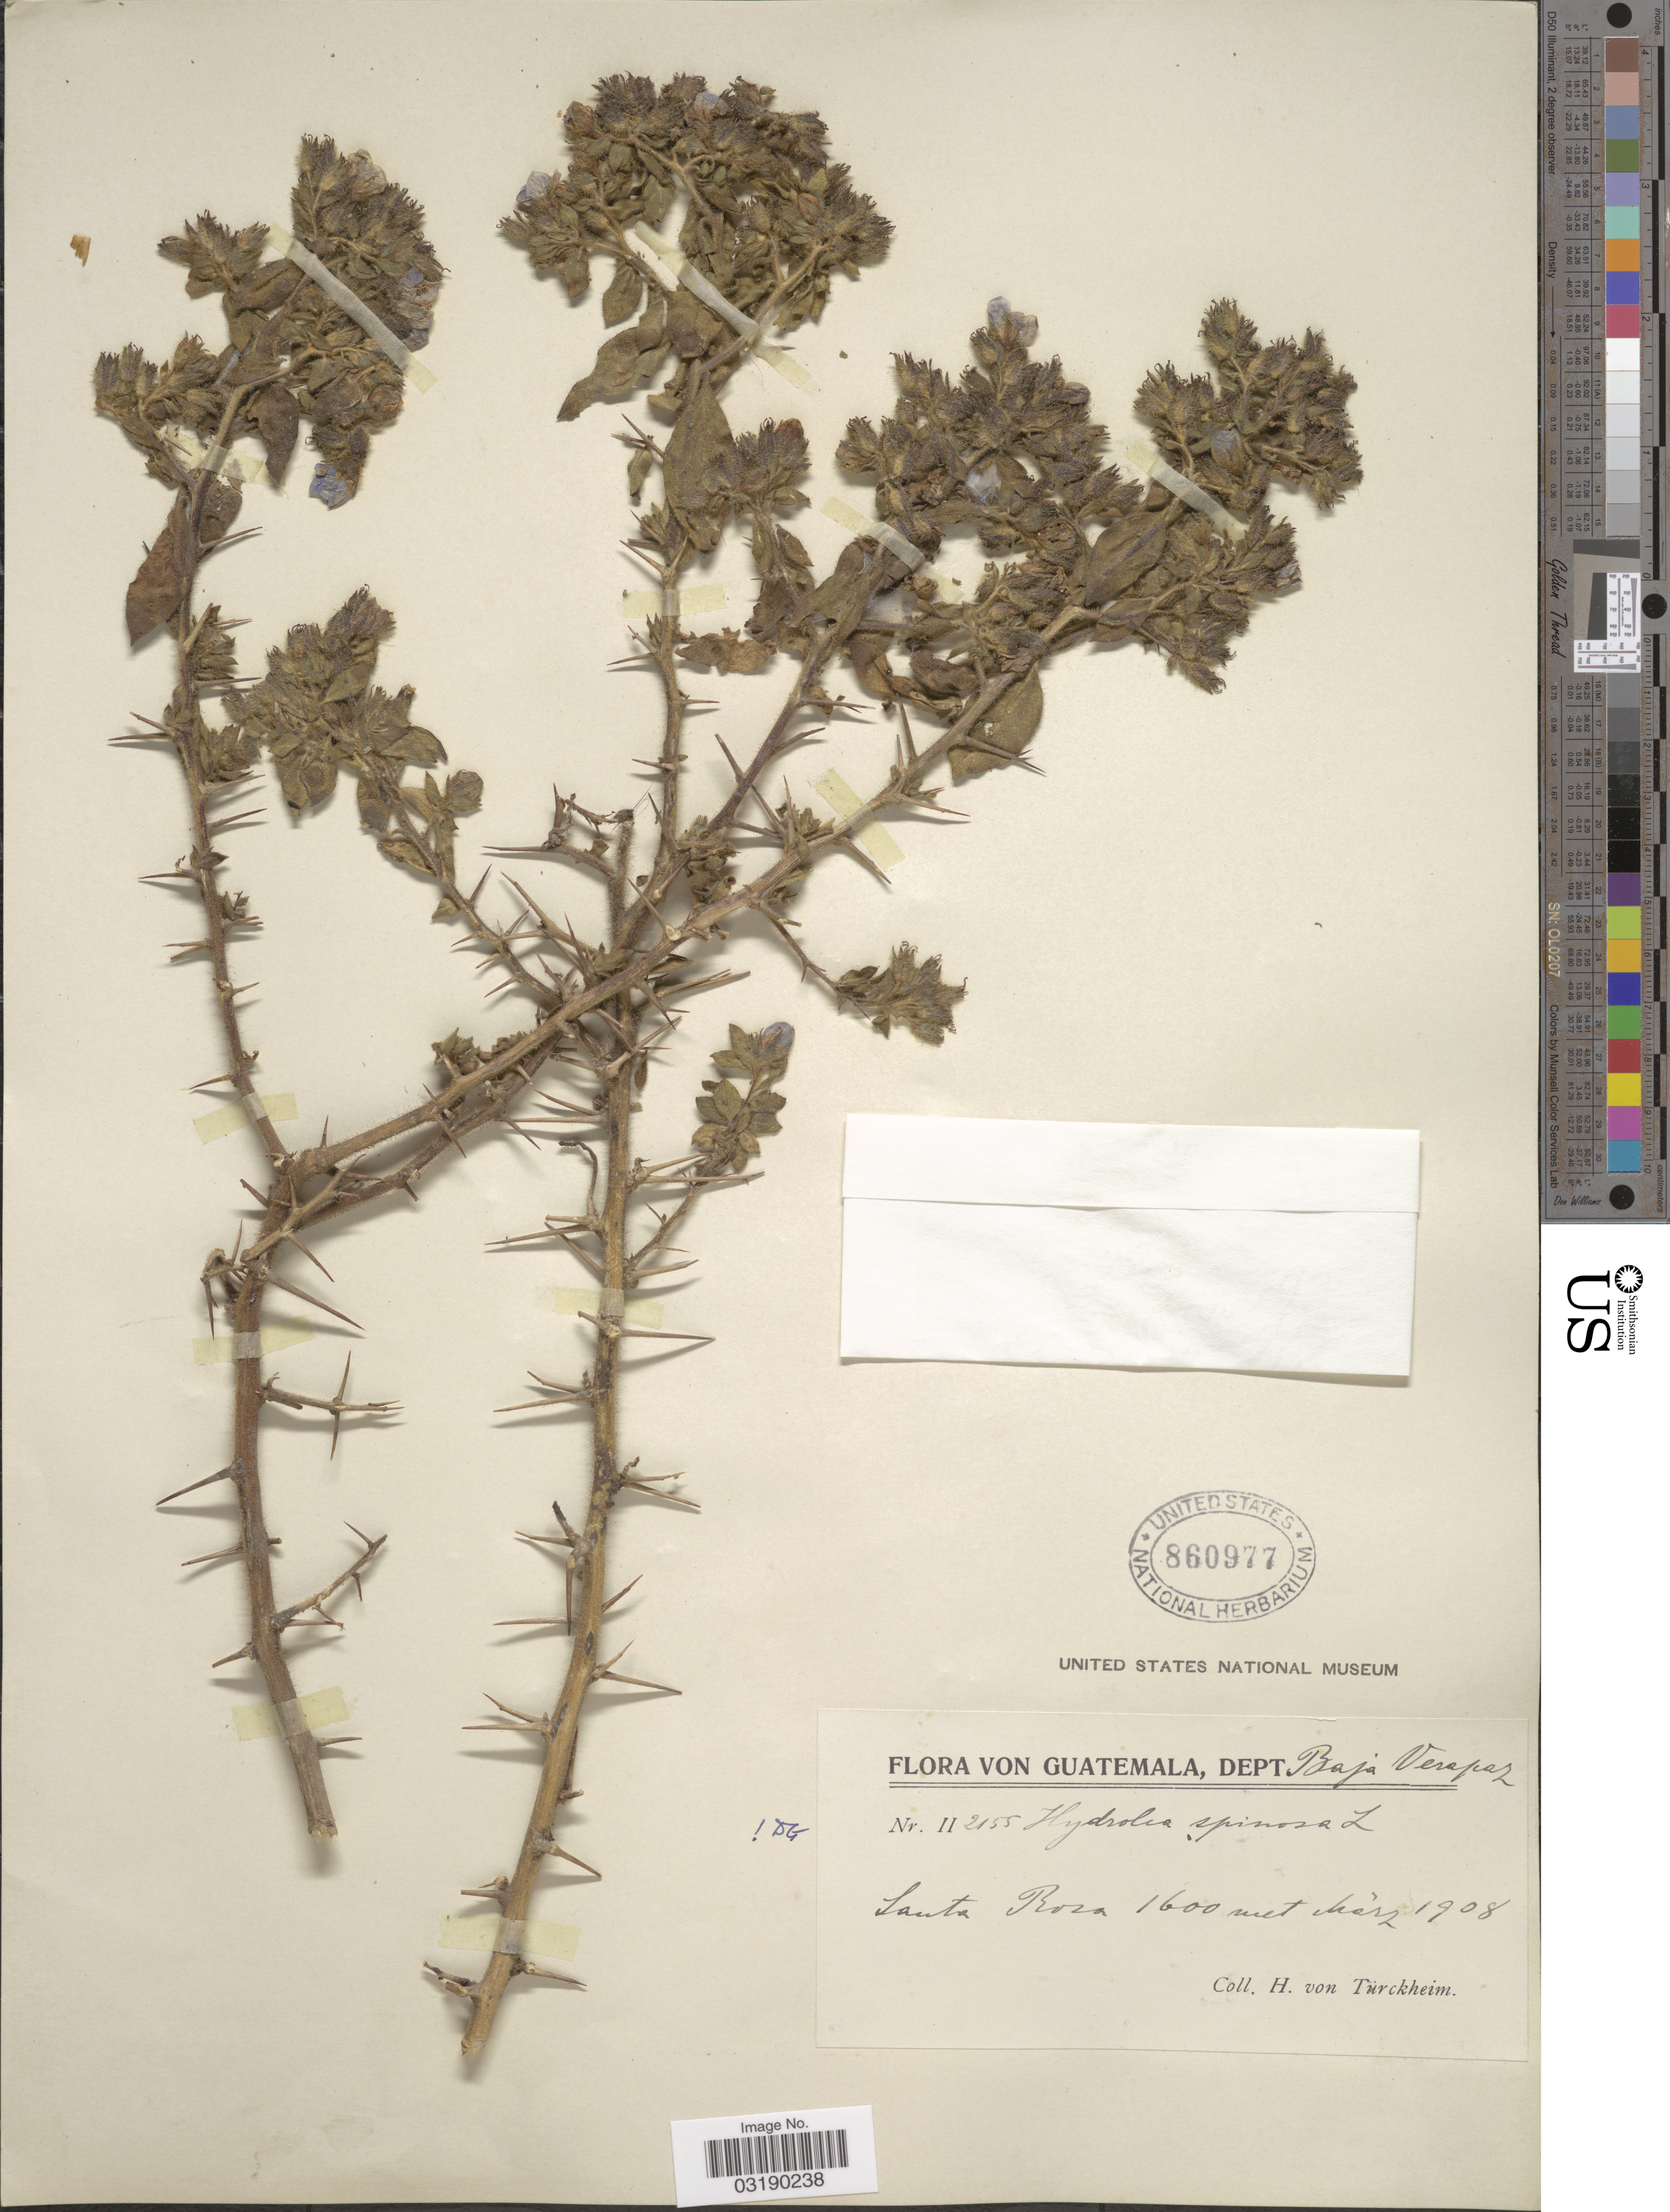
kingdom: Plantae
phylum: Tracheophyta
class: Magnoliopsida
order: Solanales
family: Hydroleaceae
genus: Hydrolea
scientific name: Hydrolea spinosa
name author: L.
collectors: H. von Türckheim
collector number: II2155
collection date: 1908-03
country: Guatemala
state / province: Baja Verapaz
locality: Santa Rosa. Dept. Baja Verapaz.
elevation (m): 1600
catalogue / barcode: US 860977